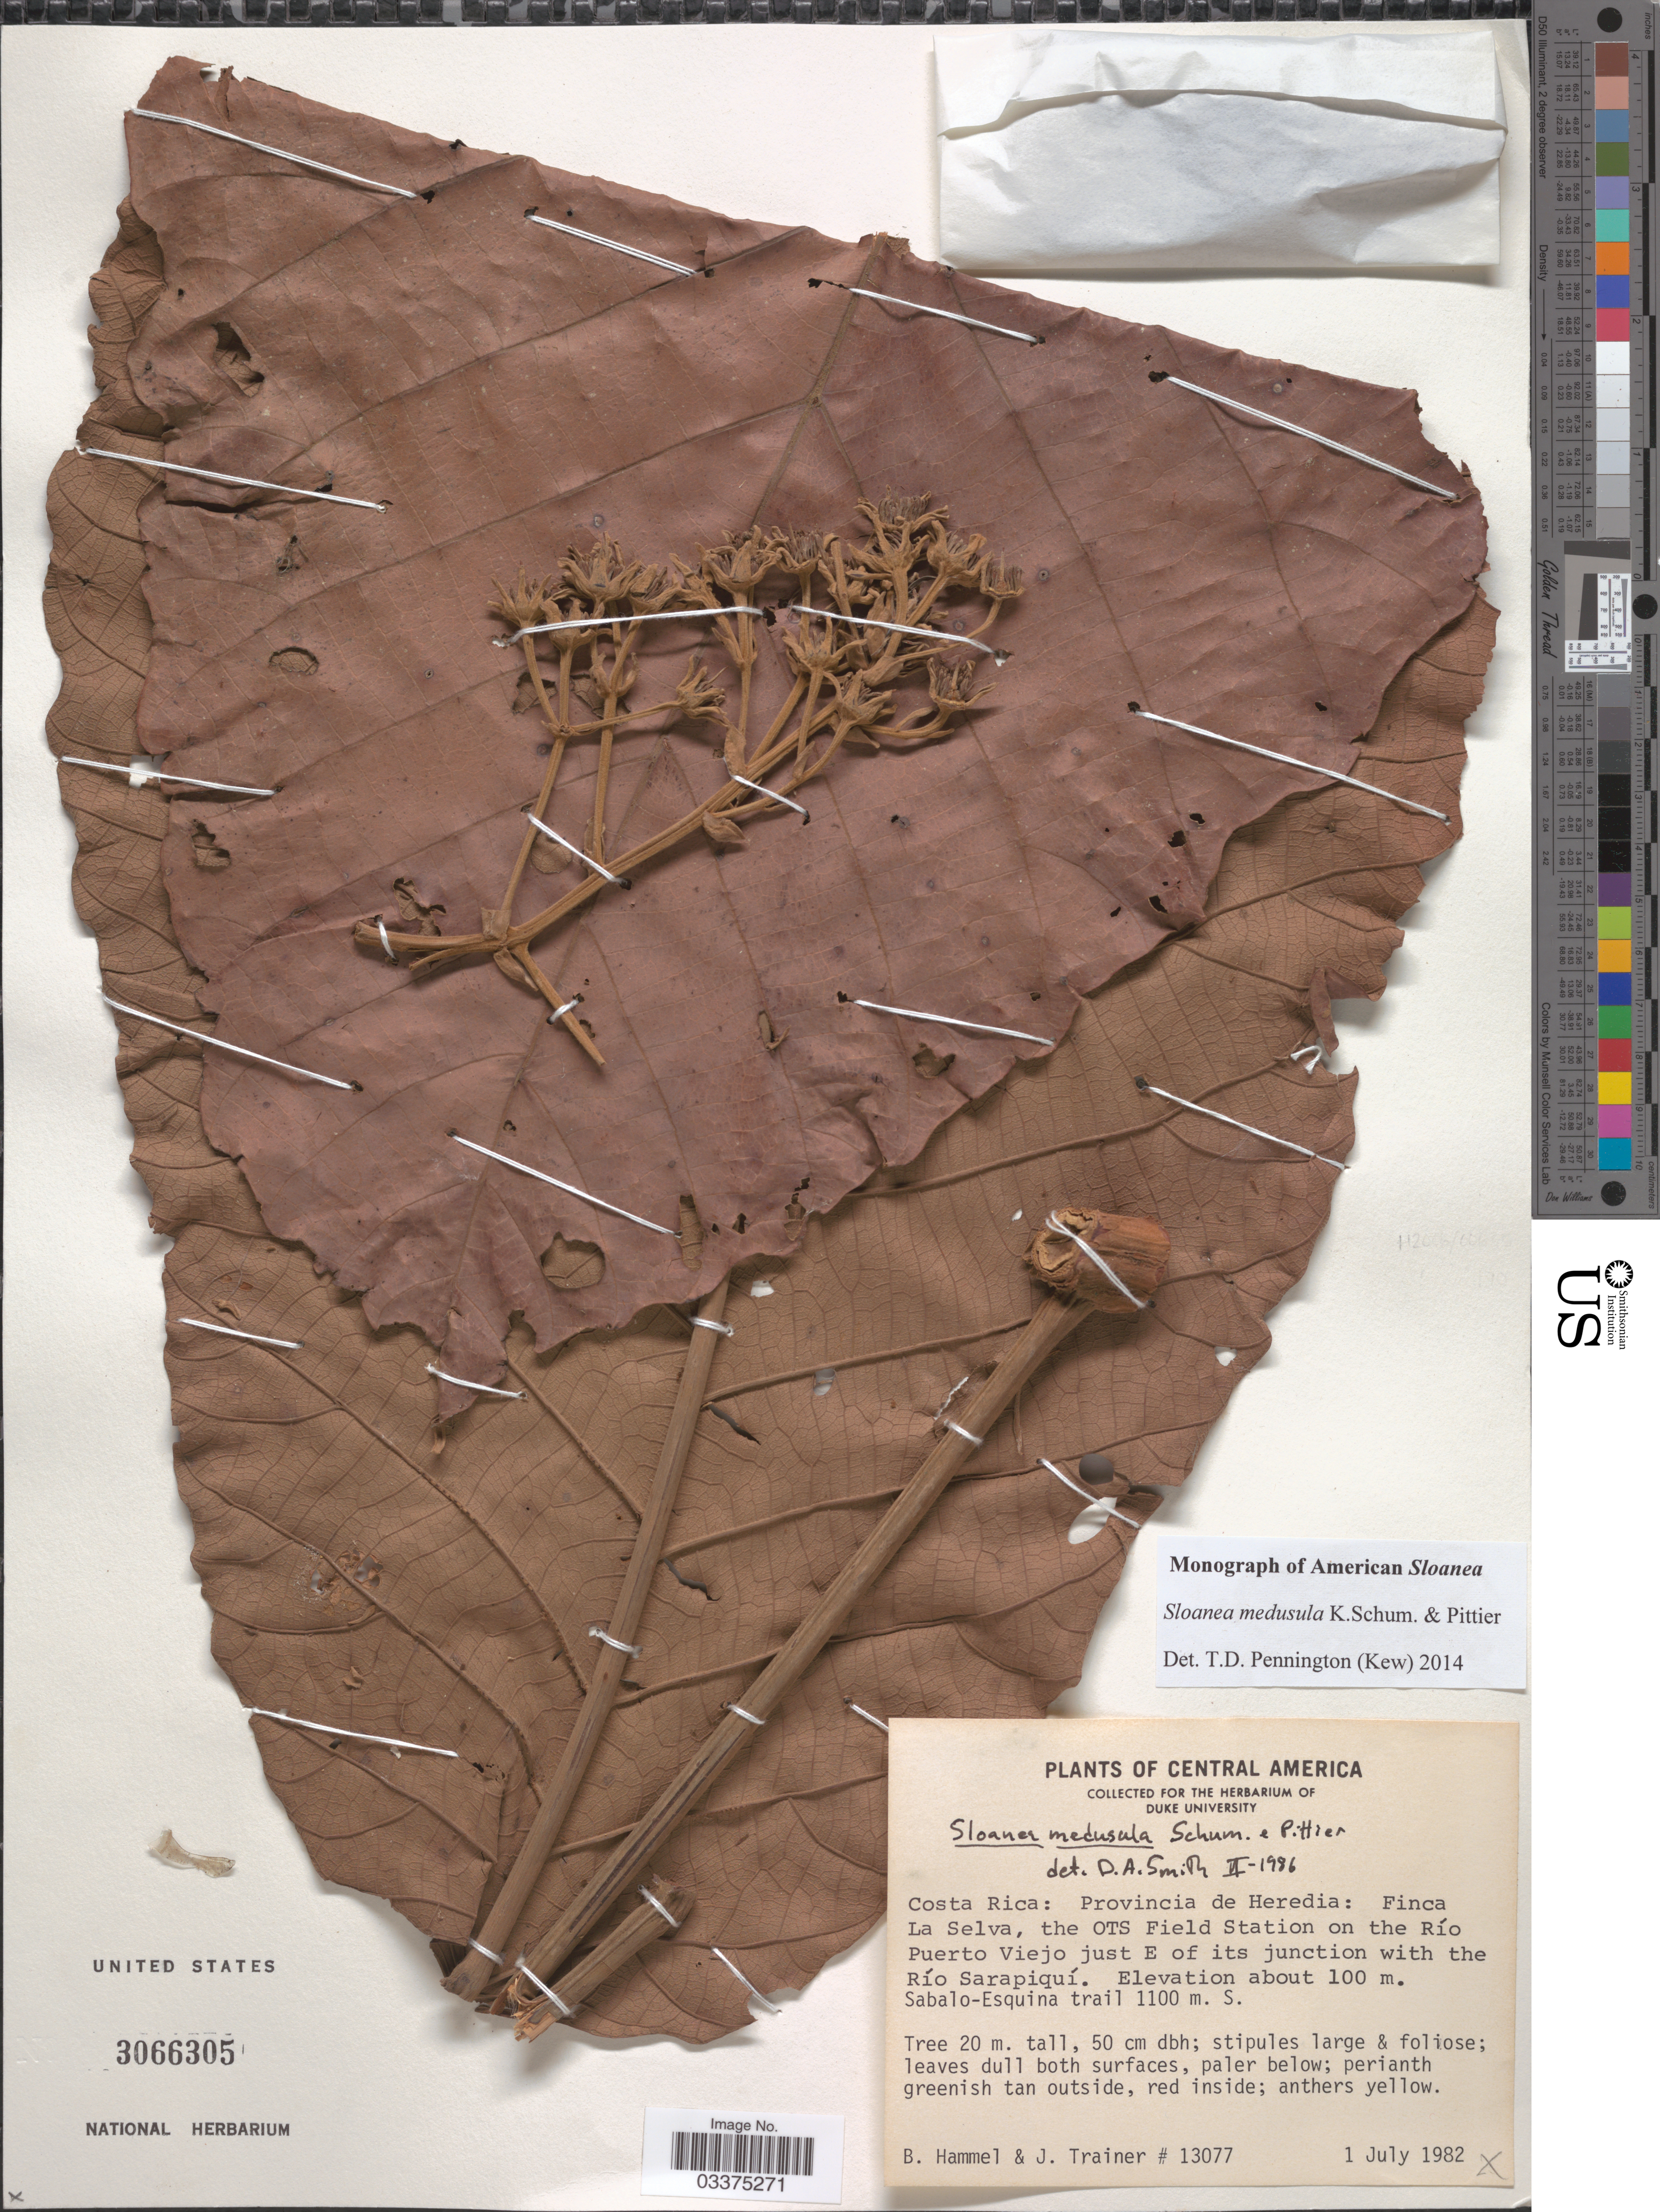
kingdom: Plantae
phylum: Tracheophyta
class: Magnoliopsida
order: Oxalidales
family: Elaeocarpaceae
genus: Sloanea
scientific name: Sloanea medusula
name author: K. Schum. & Pittier in Pittier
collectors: B. Hammel & J. Trainer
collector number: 13077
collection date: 1982-07-01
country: Costa Rica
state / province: Heredia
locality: Finca La Selva, the OTS Field Station on the Río Puerto Viejo just E of its junction with the Río Sarapiquí. Sabalo-Esquina trail 1100 m. S.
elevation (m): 100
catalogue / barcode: US 3066305